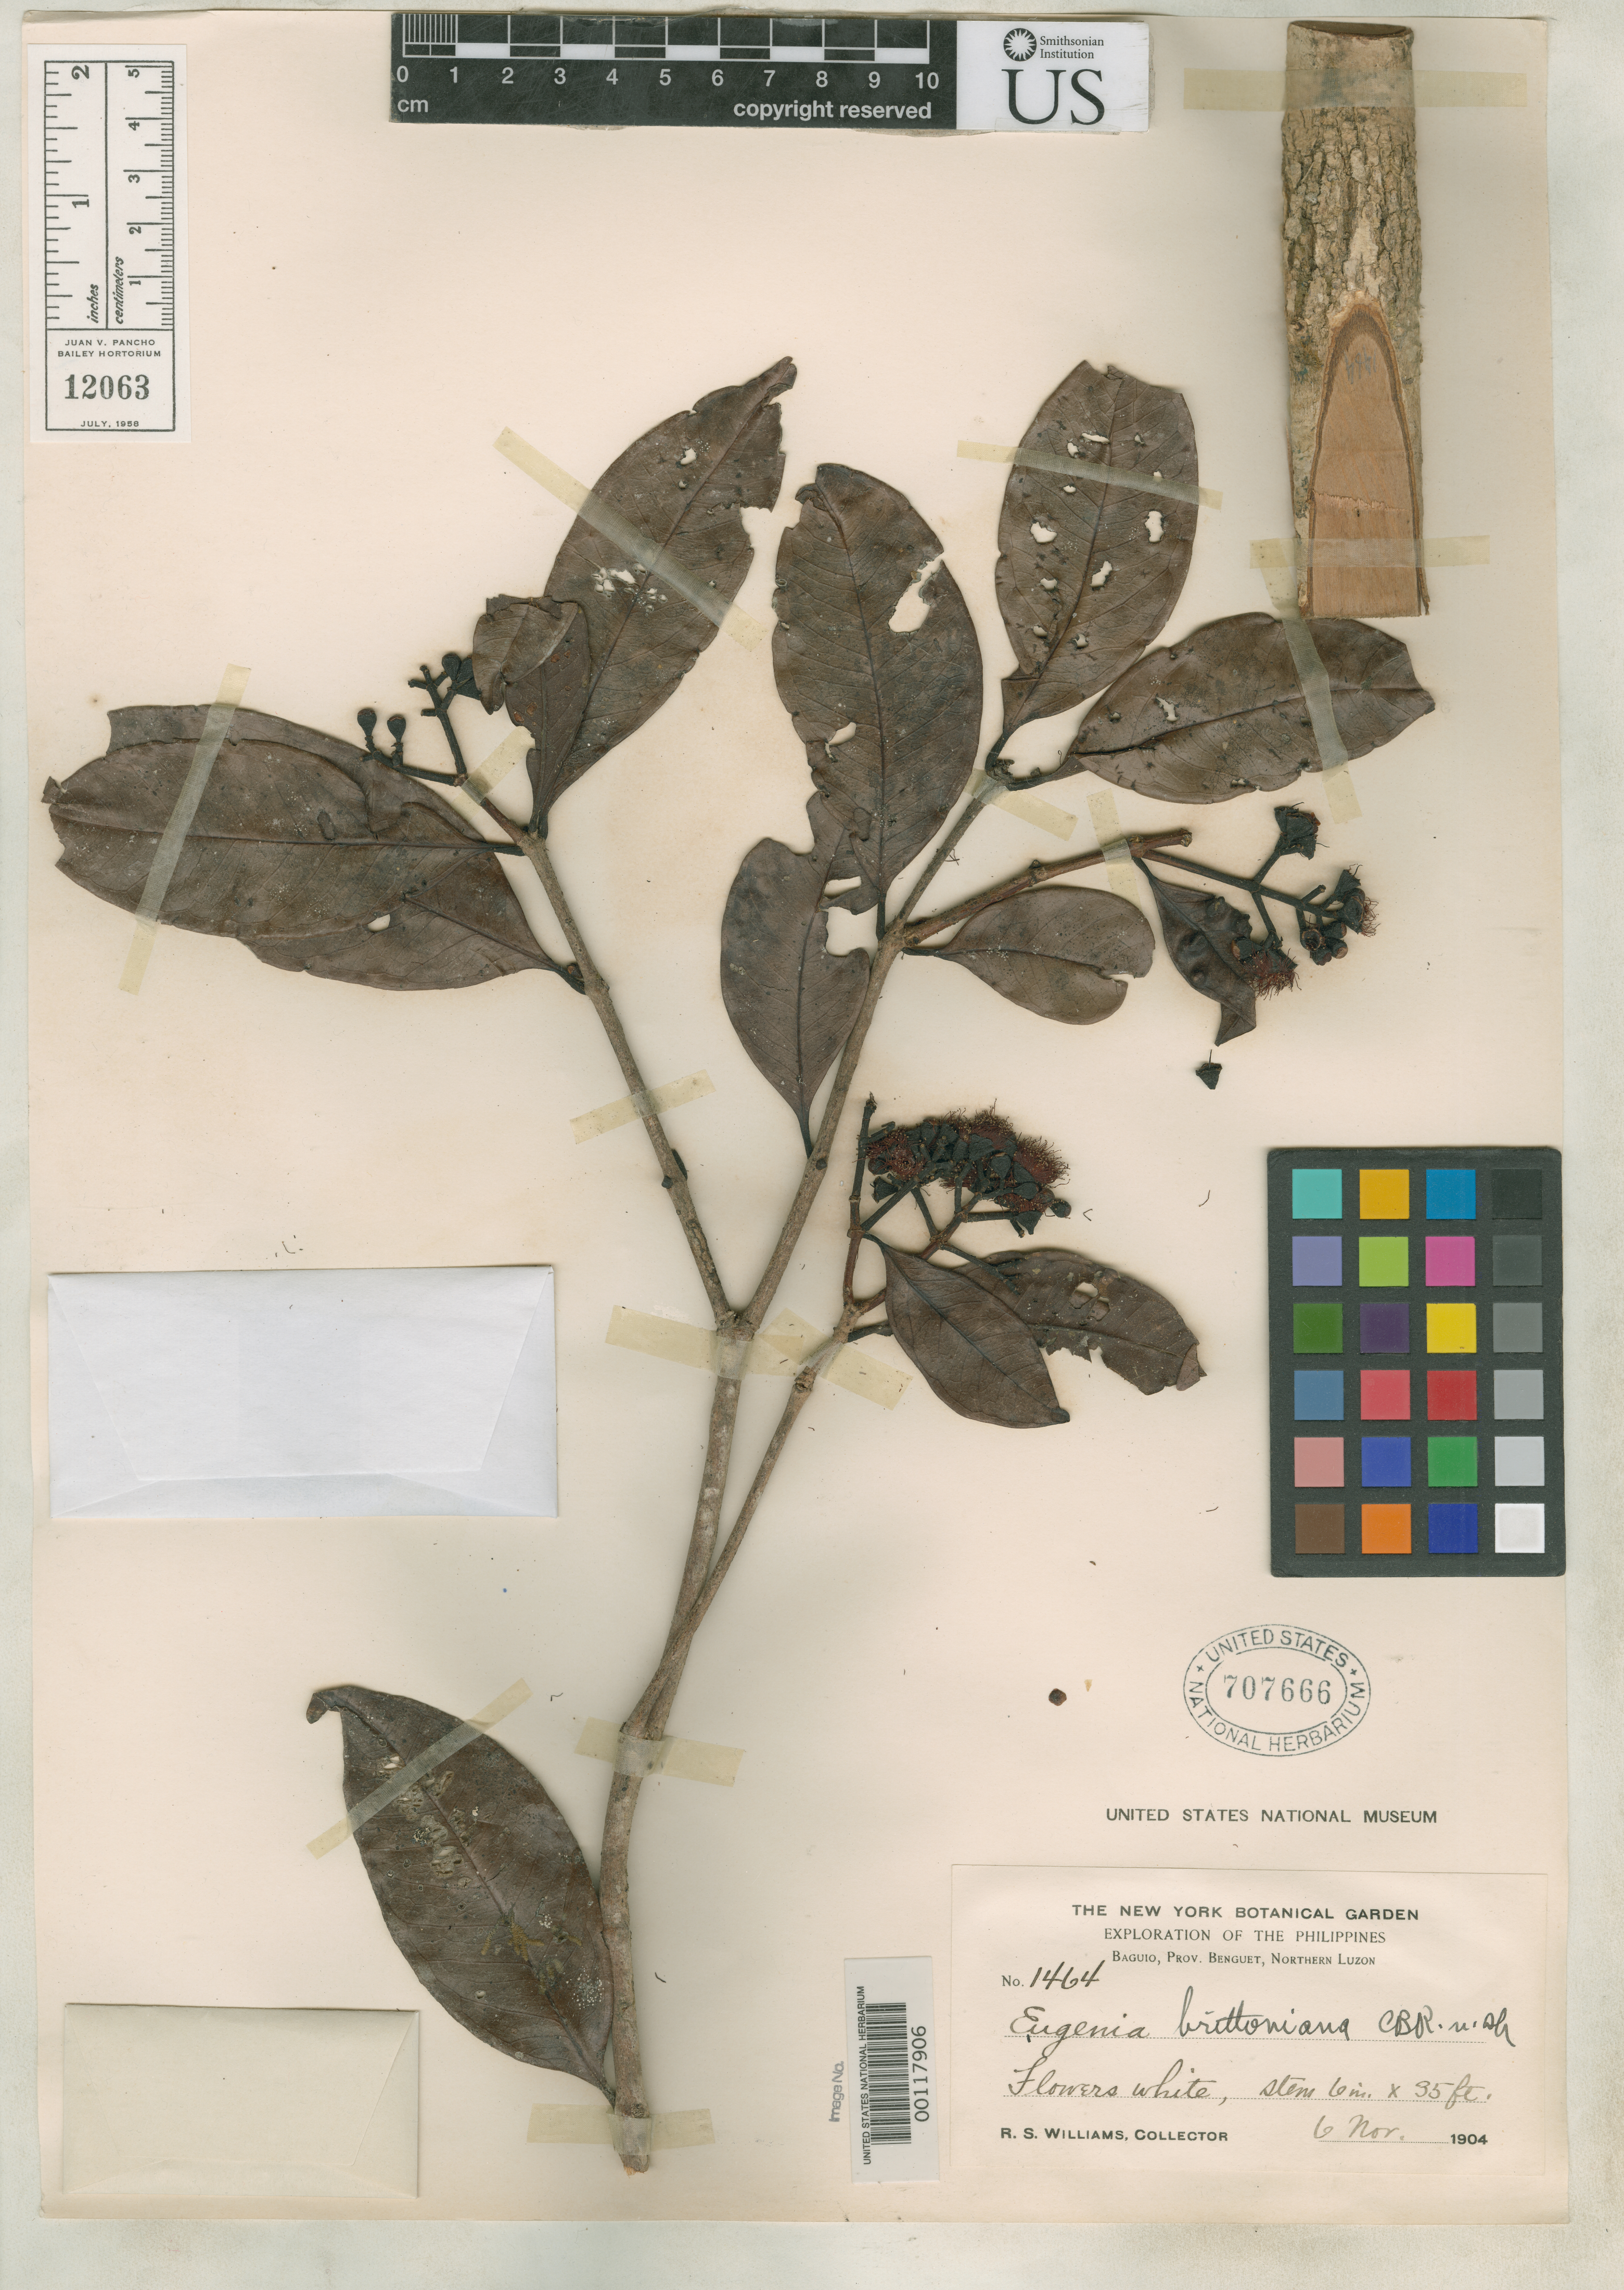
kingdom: Plantae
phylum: Tracheophyta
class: Magnoliopsida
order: Myrtales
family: Myrtaceae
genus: Eugenia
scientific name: Eugenia brittoniana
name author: C.B. Rob.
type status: Isotype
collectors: R. S. Williams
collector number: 1464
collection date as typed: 06 Nov 1904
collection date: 1904-11-06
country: Philippines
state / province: Cordillera (Administrative Region)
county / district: Benguet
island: Luzon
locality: Baguio.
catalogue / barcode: US 707666